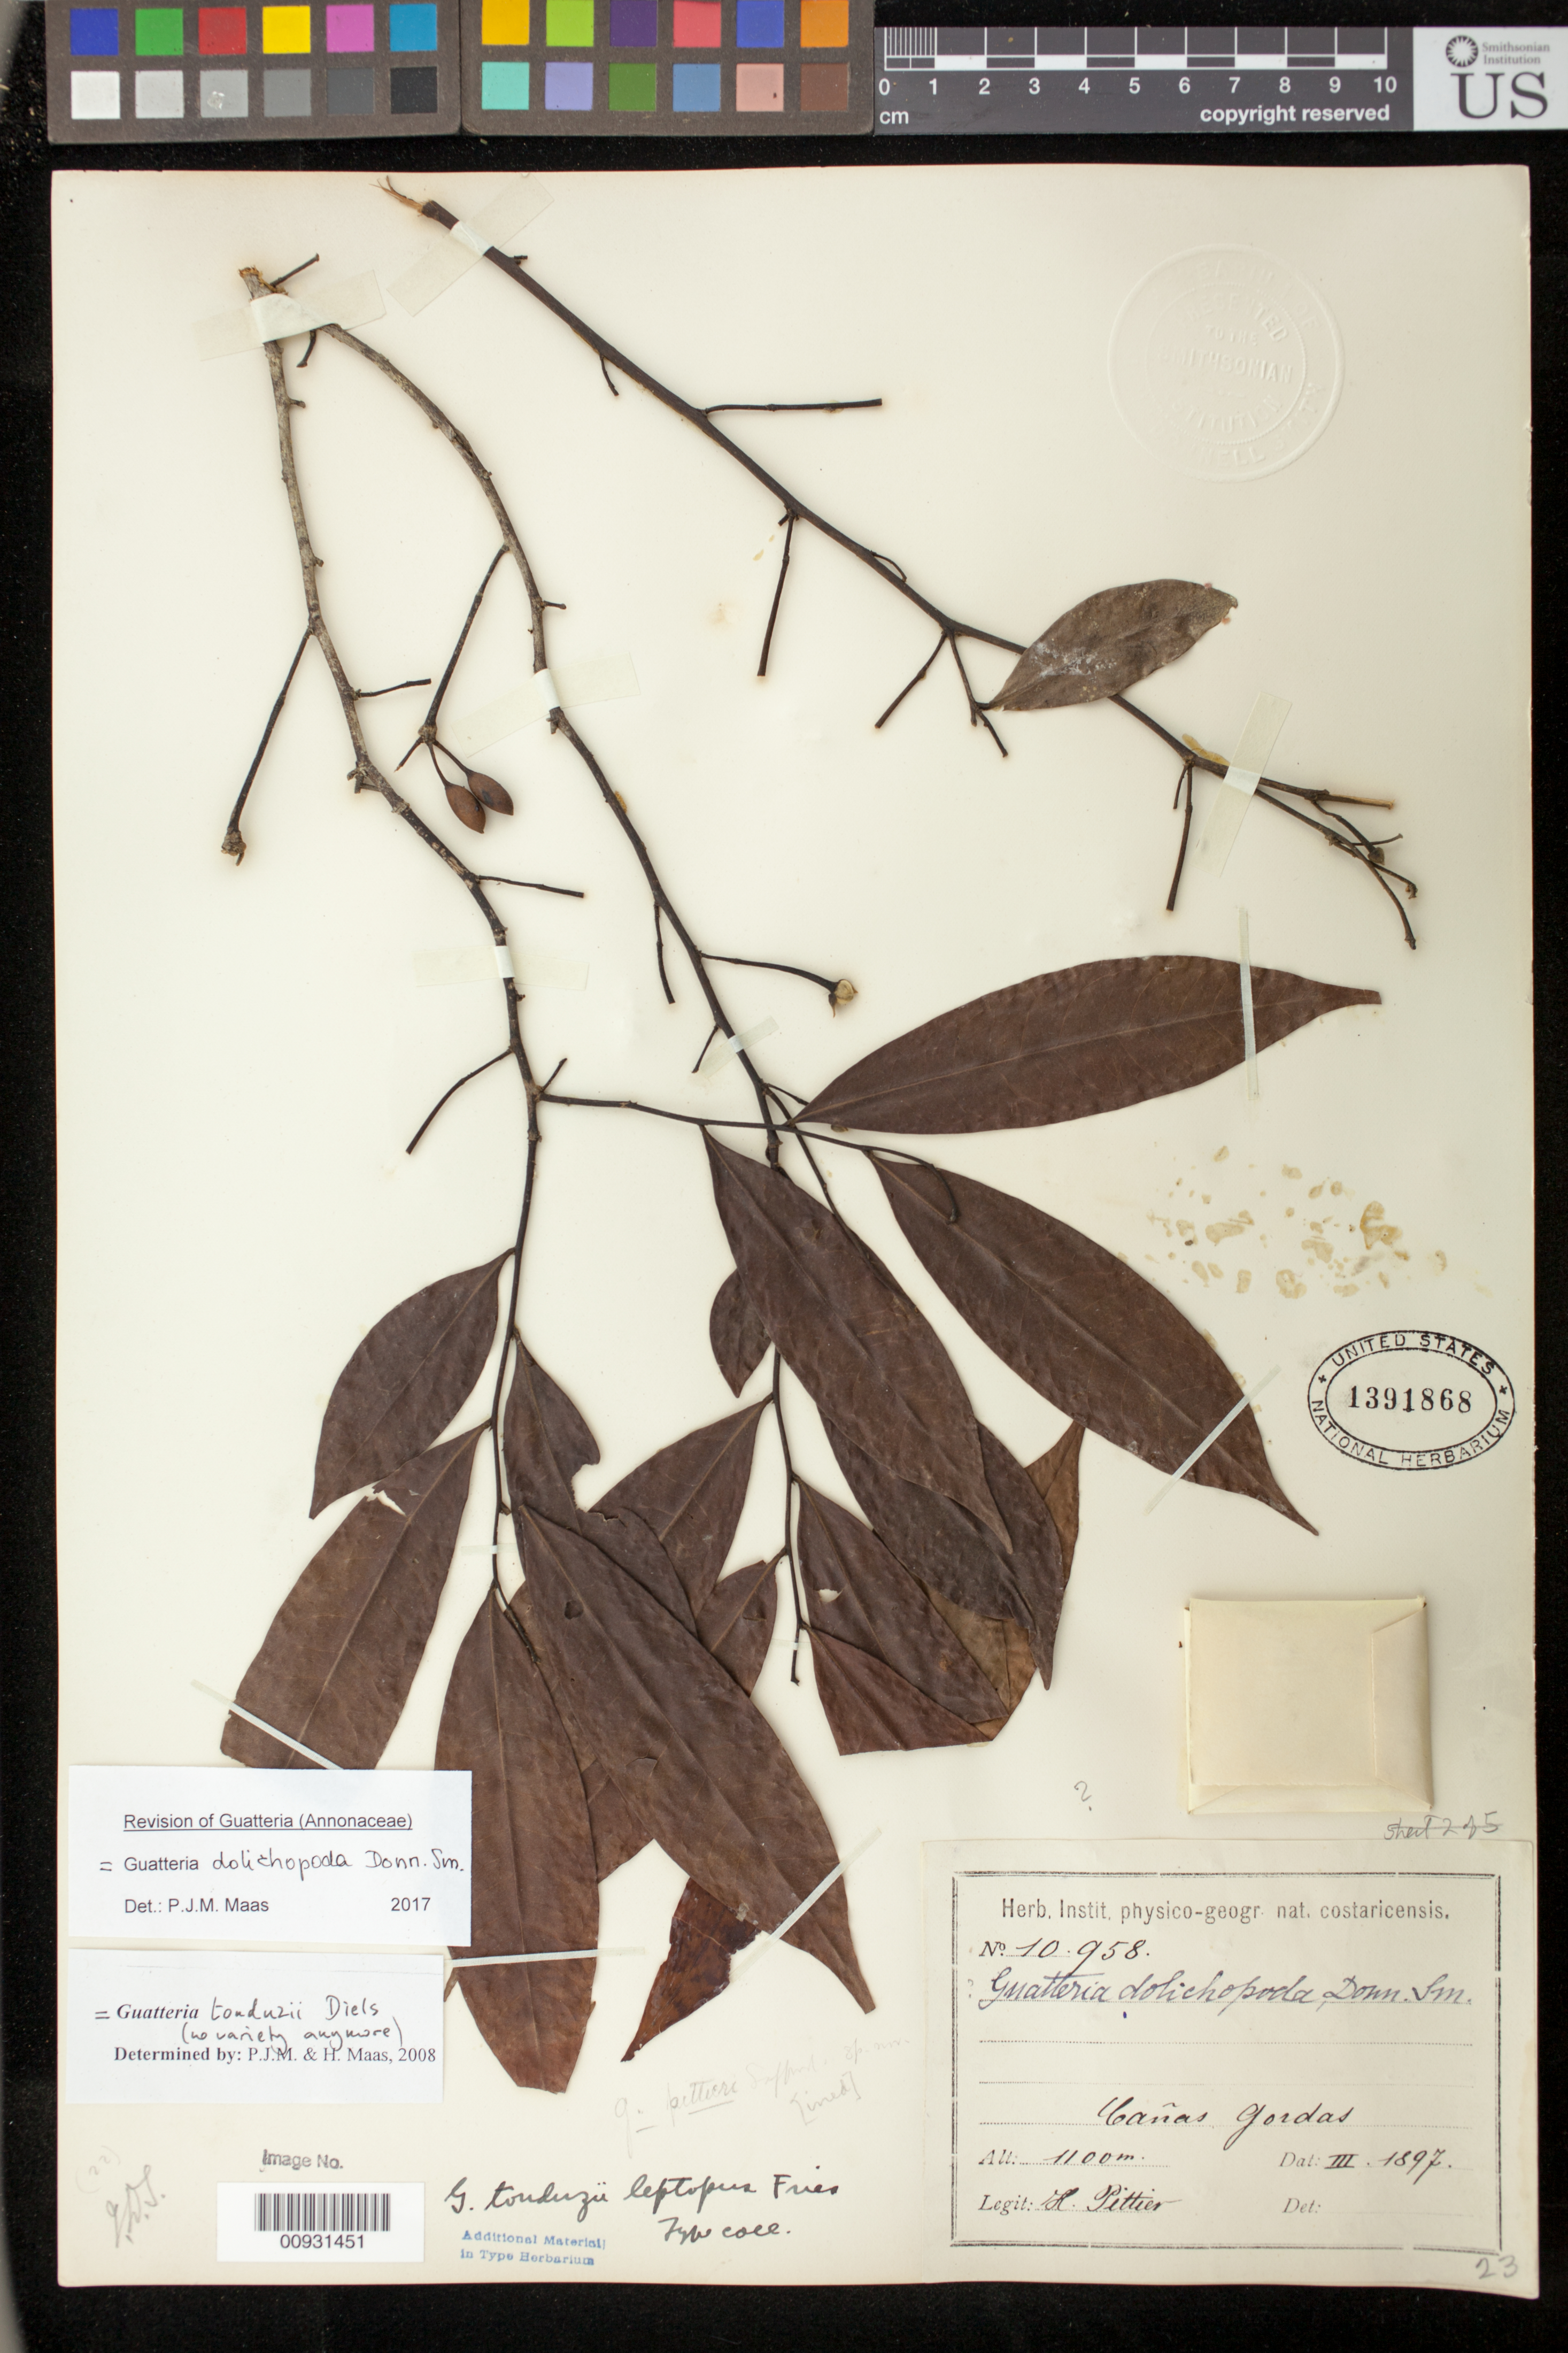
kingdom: Plantae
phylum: Tracheophyta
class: Magnoliopsida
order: Magnoliales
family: Annonaceae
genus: Guatteria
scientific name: Guatteria tonduzii var. leptopus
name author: R.E. Fr.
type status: Isotype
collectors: H. F. Pittier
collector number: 10958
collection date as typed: Mar 1897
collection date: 1897-03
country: Costa Rica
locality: Cañas Gordas.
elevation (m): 1100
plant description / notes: Specimen ex Herbarium John Donnell Smith.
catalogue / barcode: US 1391868